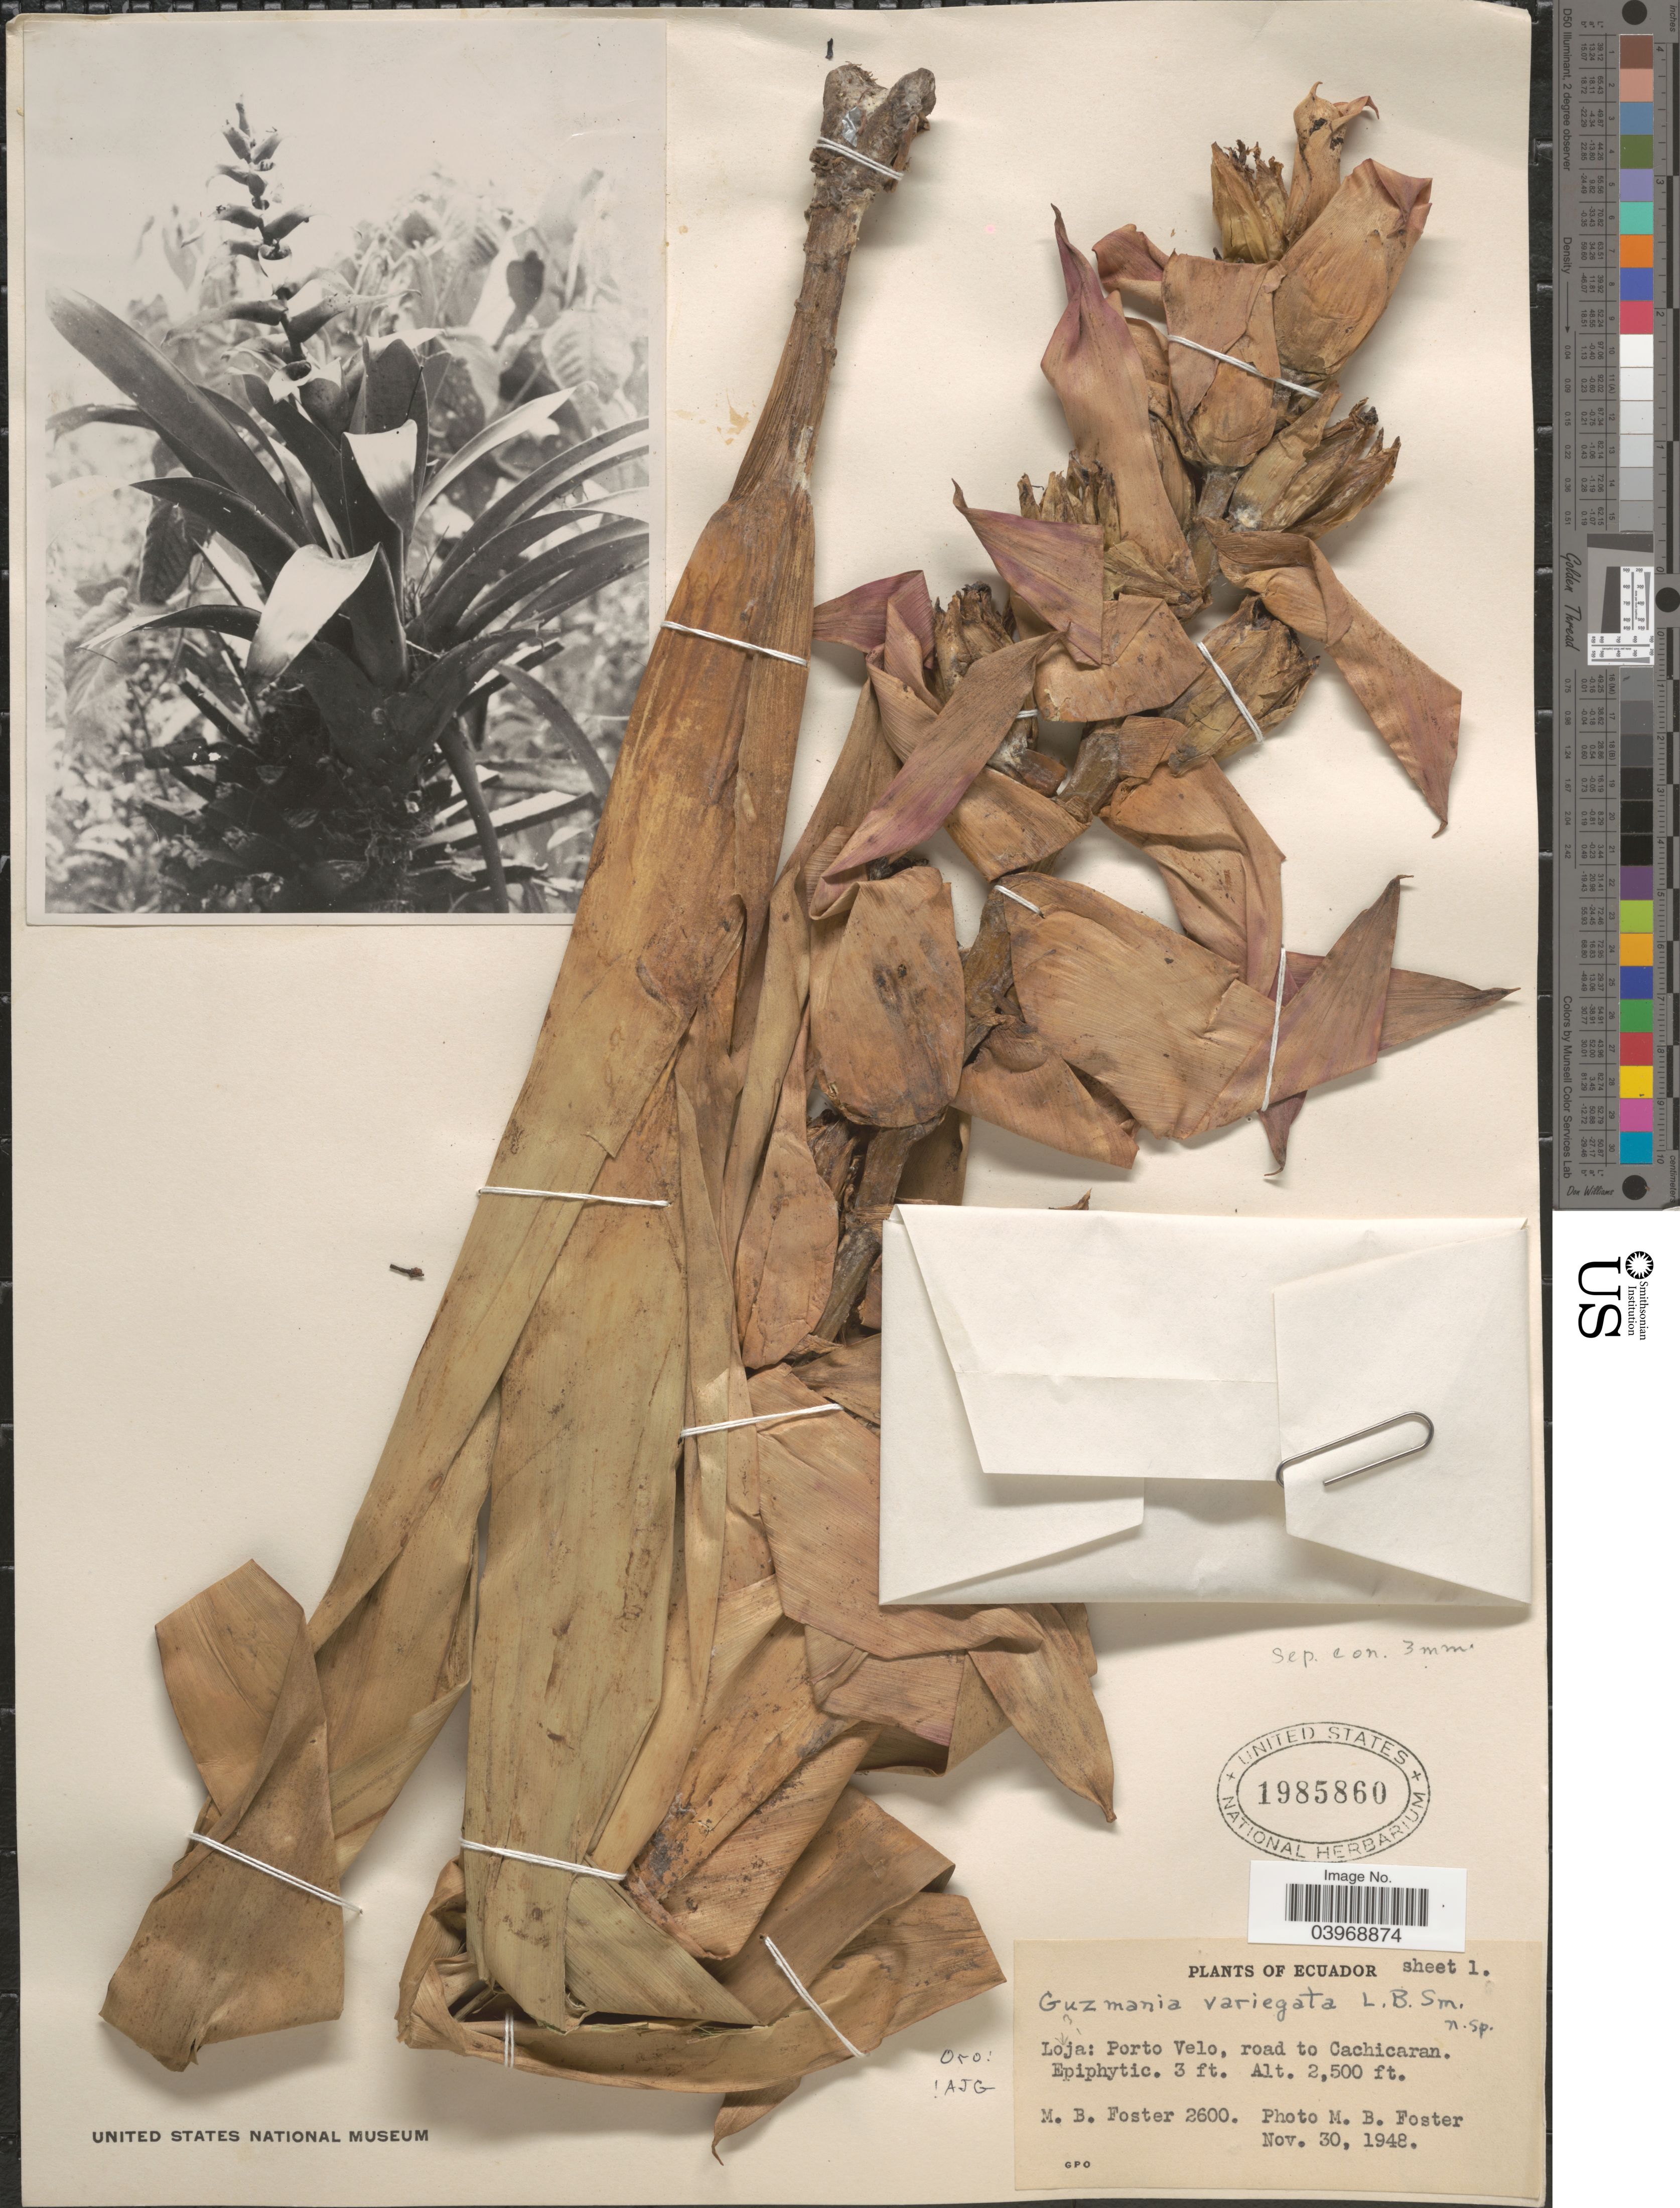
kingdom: Plantae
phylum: Tracheophyta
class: Liliopsida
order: Poales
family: Bromeliaceae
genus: Guzmania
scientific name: Guzmania variegata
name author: L.B. Sm.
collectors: M. B. Foster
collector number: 2600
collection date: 1948-11-30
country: Ecuador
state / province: Loja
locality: Porto Velo, road to Cachicaran.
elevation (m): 762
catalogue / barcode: US 1985860